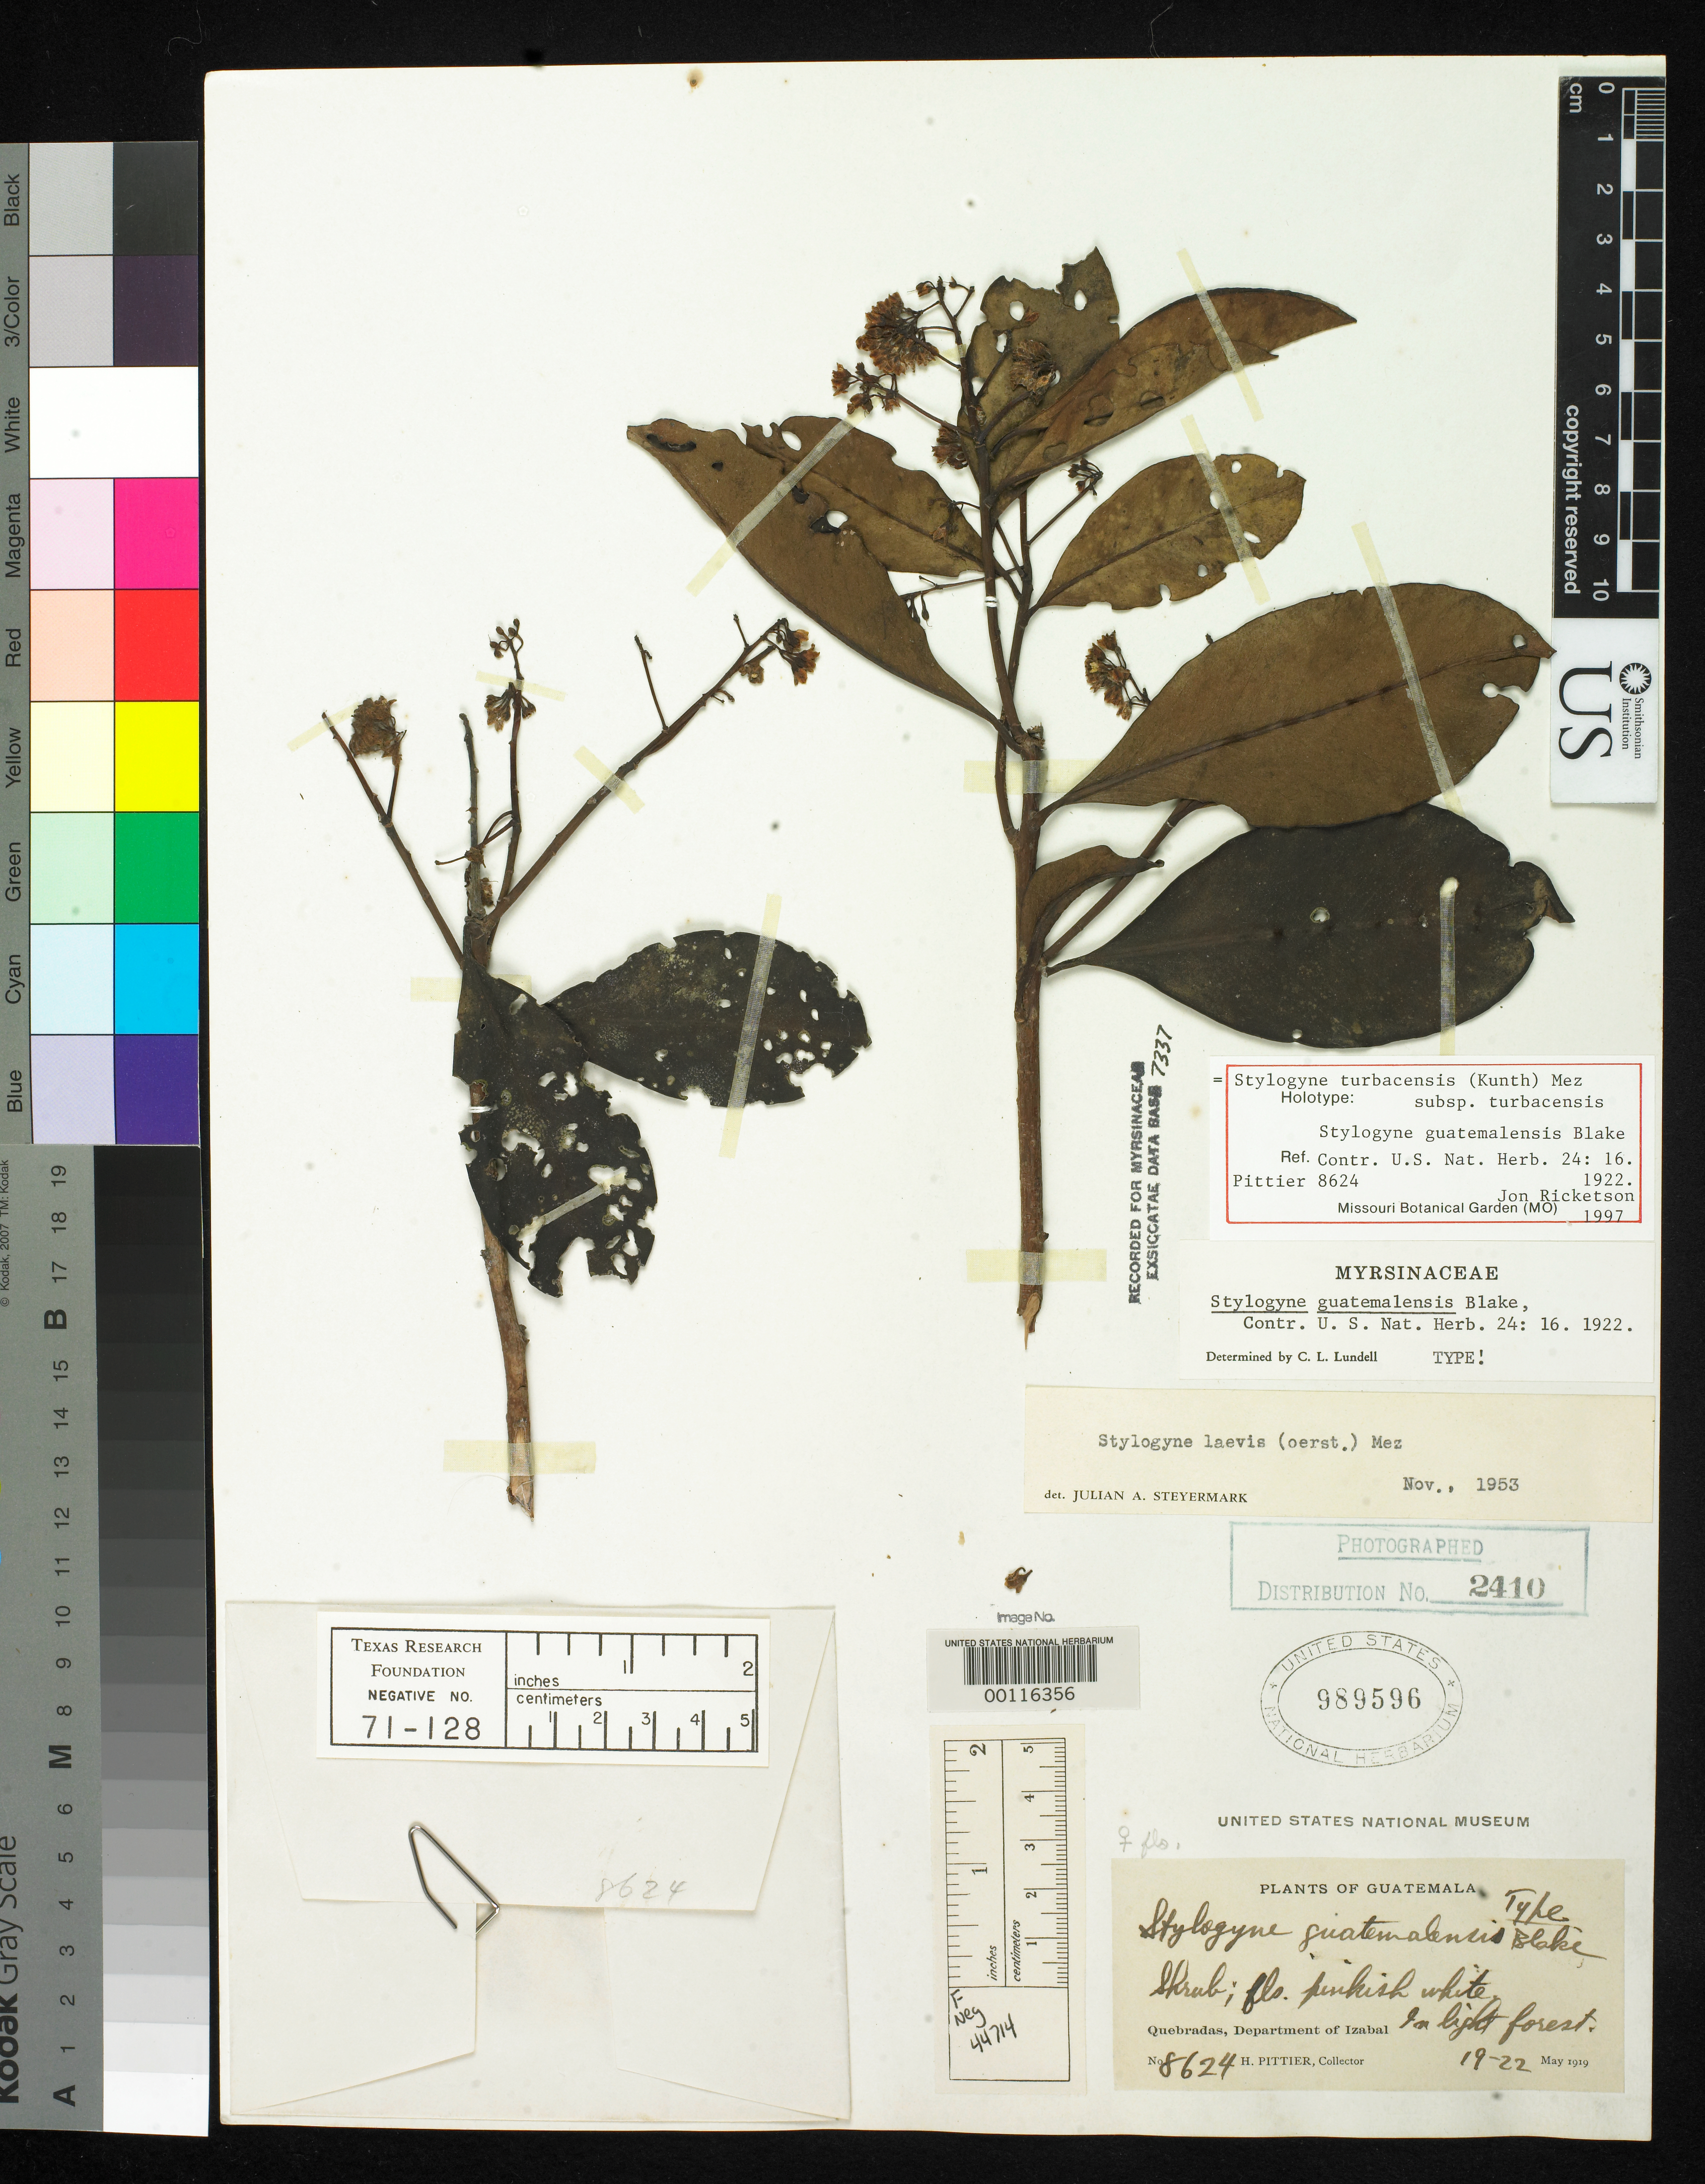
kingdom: Plantae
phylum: Tracheophyta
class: Magnoliopsida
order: Ericales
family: Primulaceae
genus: Stylogyne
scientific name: Stylogyne guatemalensis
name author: S.F. Blake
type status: Holotype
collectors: H. F. Pittier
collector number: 8624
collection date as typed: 19 May 1919 to 22 May 1919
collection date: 1919-05-19/1919-05-22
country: Guatemala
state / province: Izabal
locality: Quebradas.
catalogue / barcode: US 989596